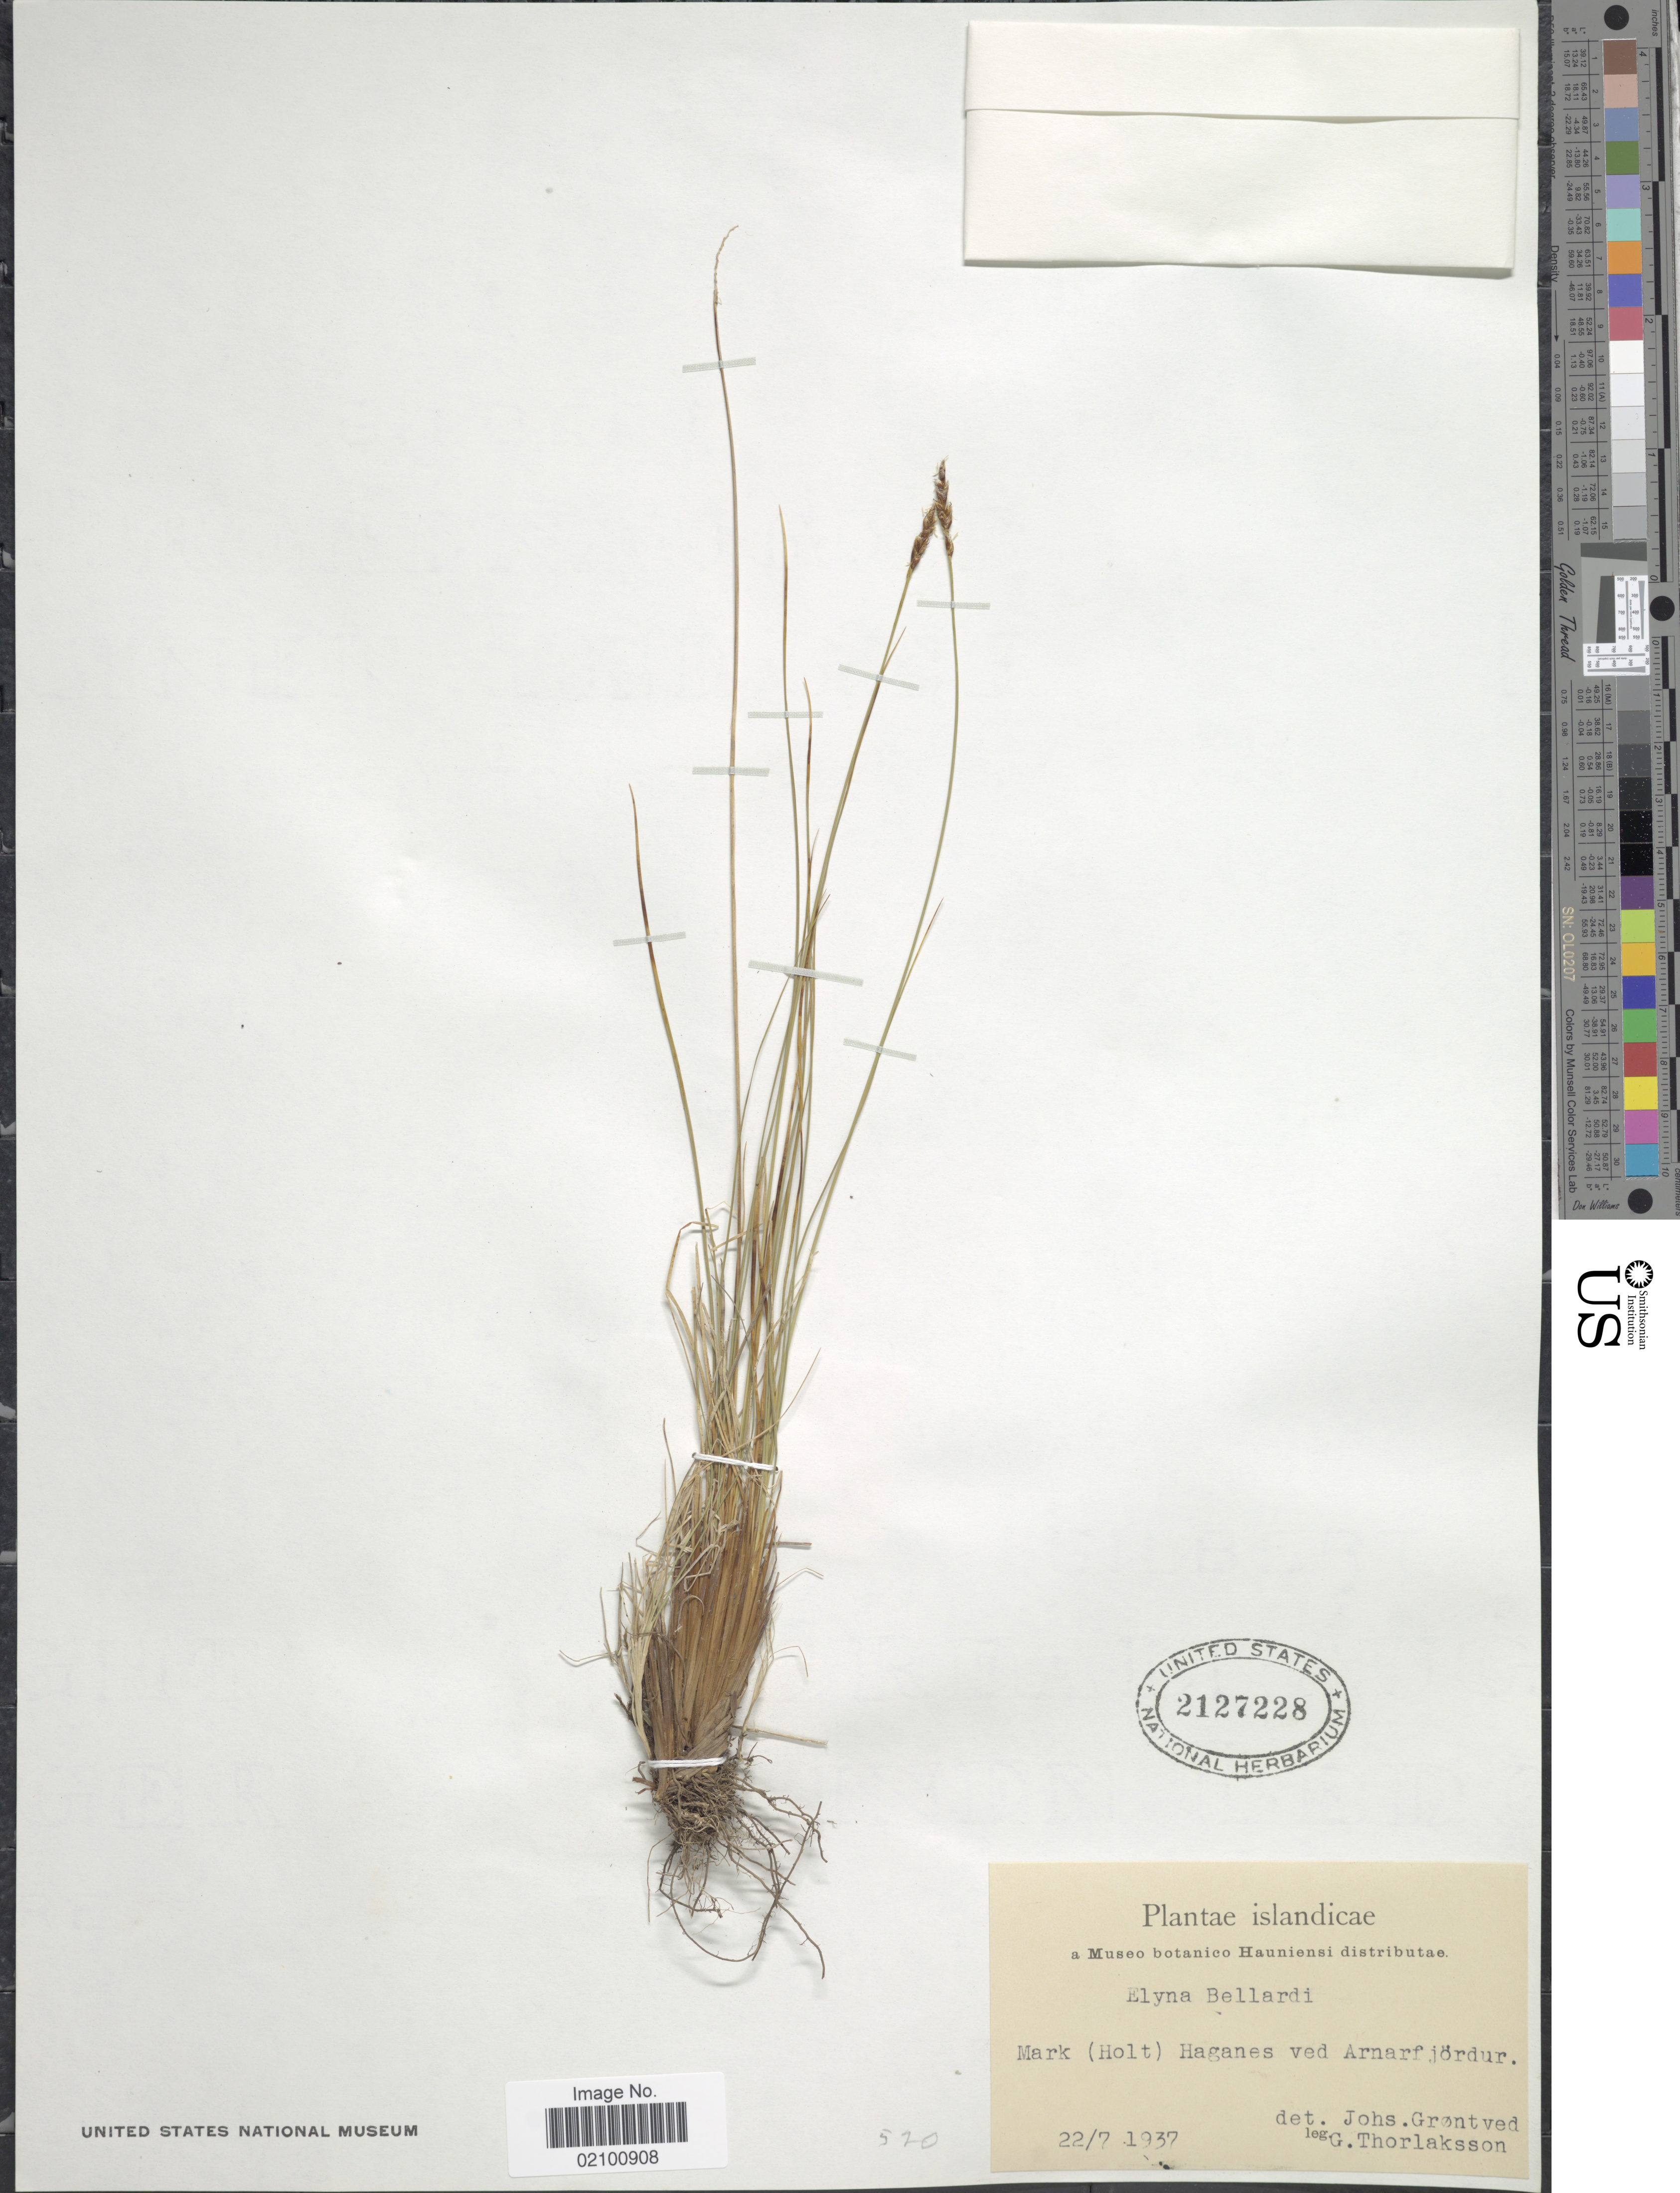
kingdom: Plantae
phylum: Tracheophyta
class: Liliopsida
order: Poales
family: Cyperaceae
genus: Carex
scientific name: Carex myosuroides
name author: Vill.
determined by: Strong, M. T., (US), Smithsonian Institution - National Museum of Natural History (UNITED STATES)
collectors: G. Thorlaksson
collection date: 1937-07-22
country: Iceland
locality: Islandicae, Mark (Holt) Haganes ved Arnarfjordur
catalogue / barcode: US 2127228